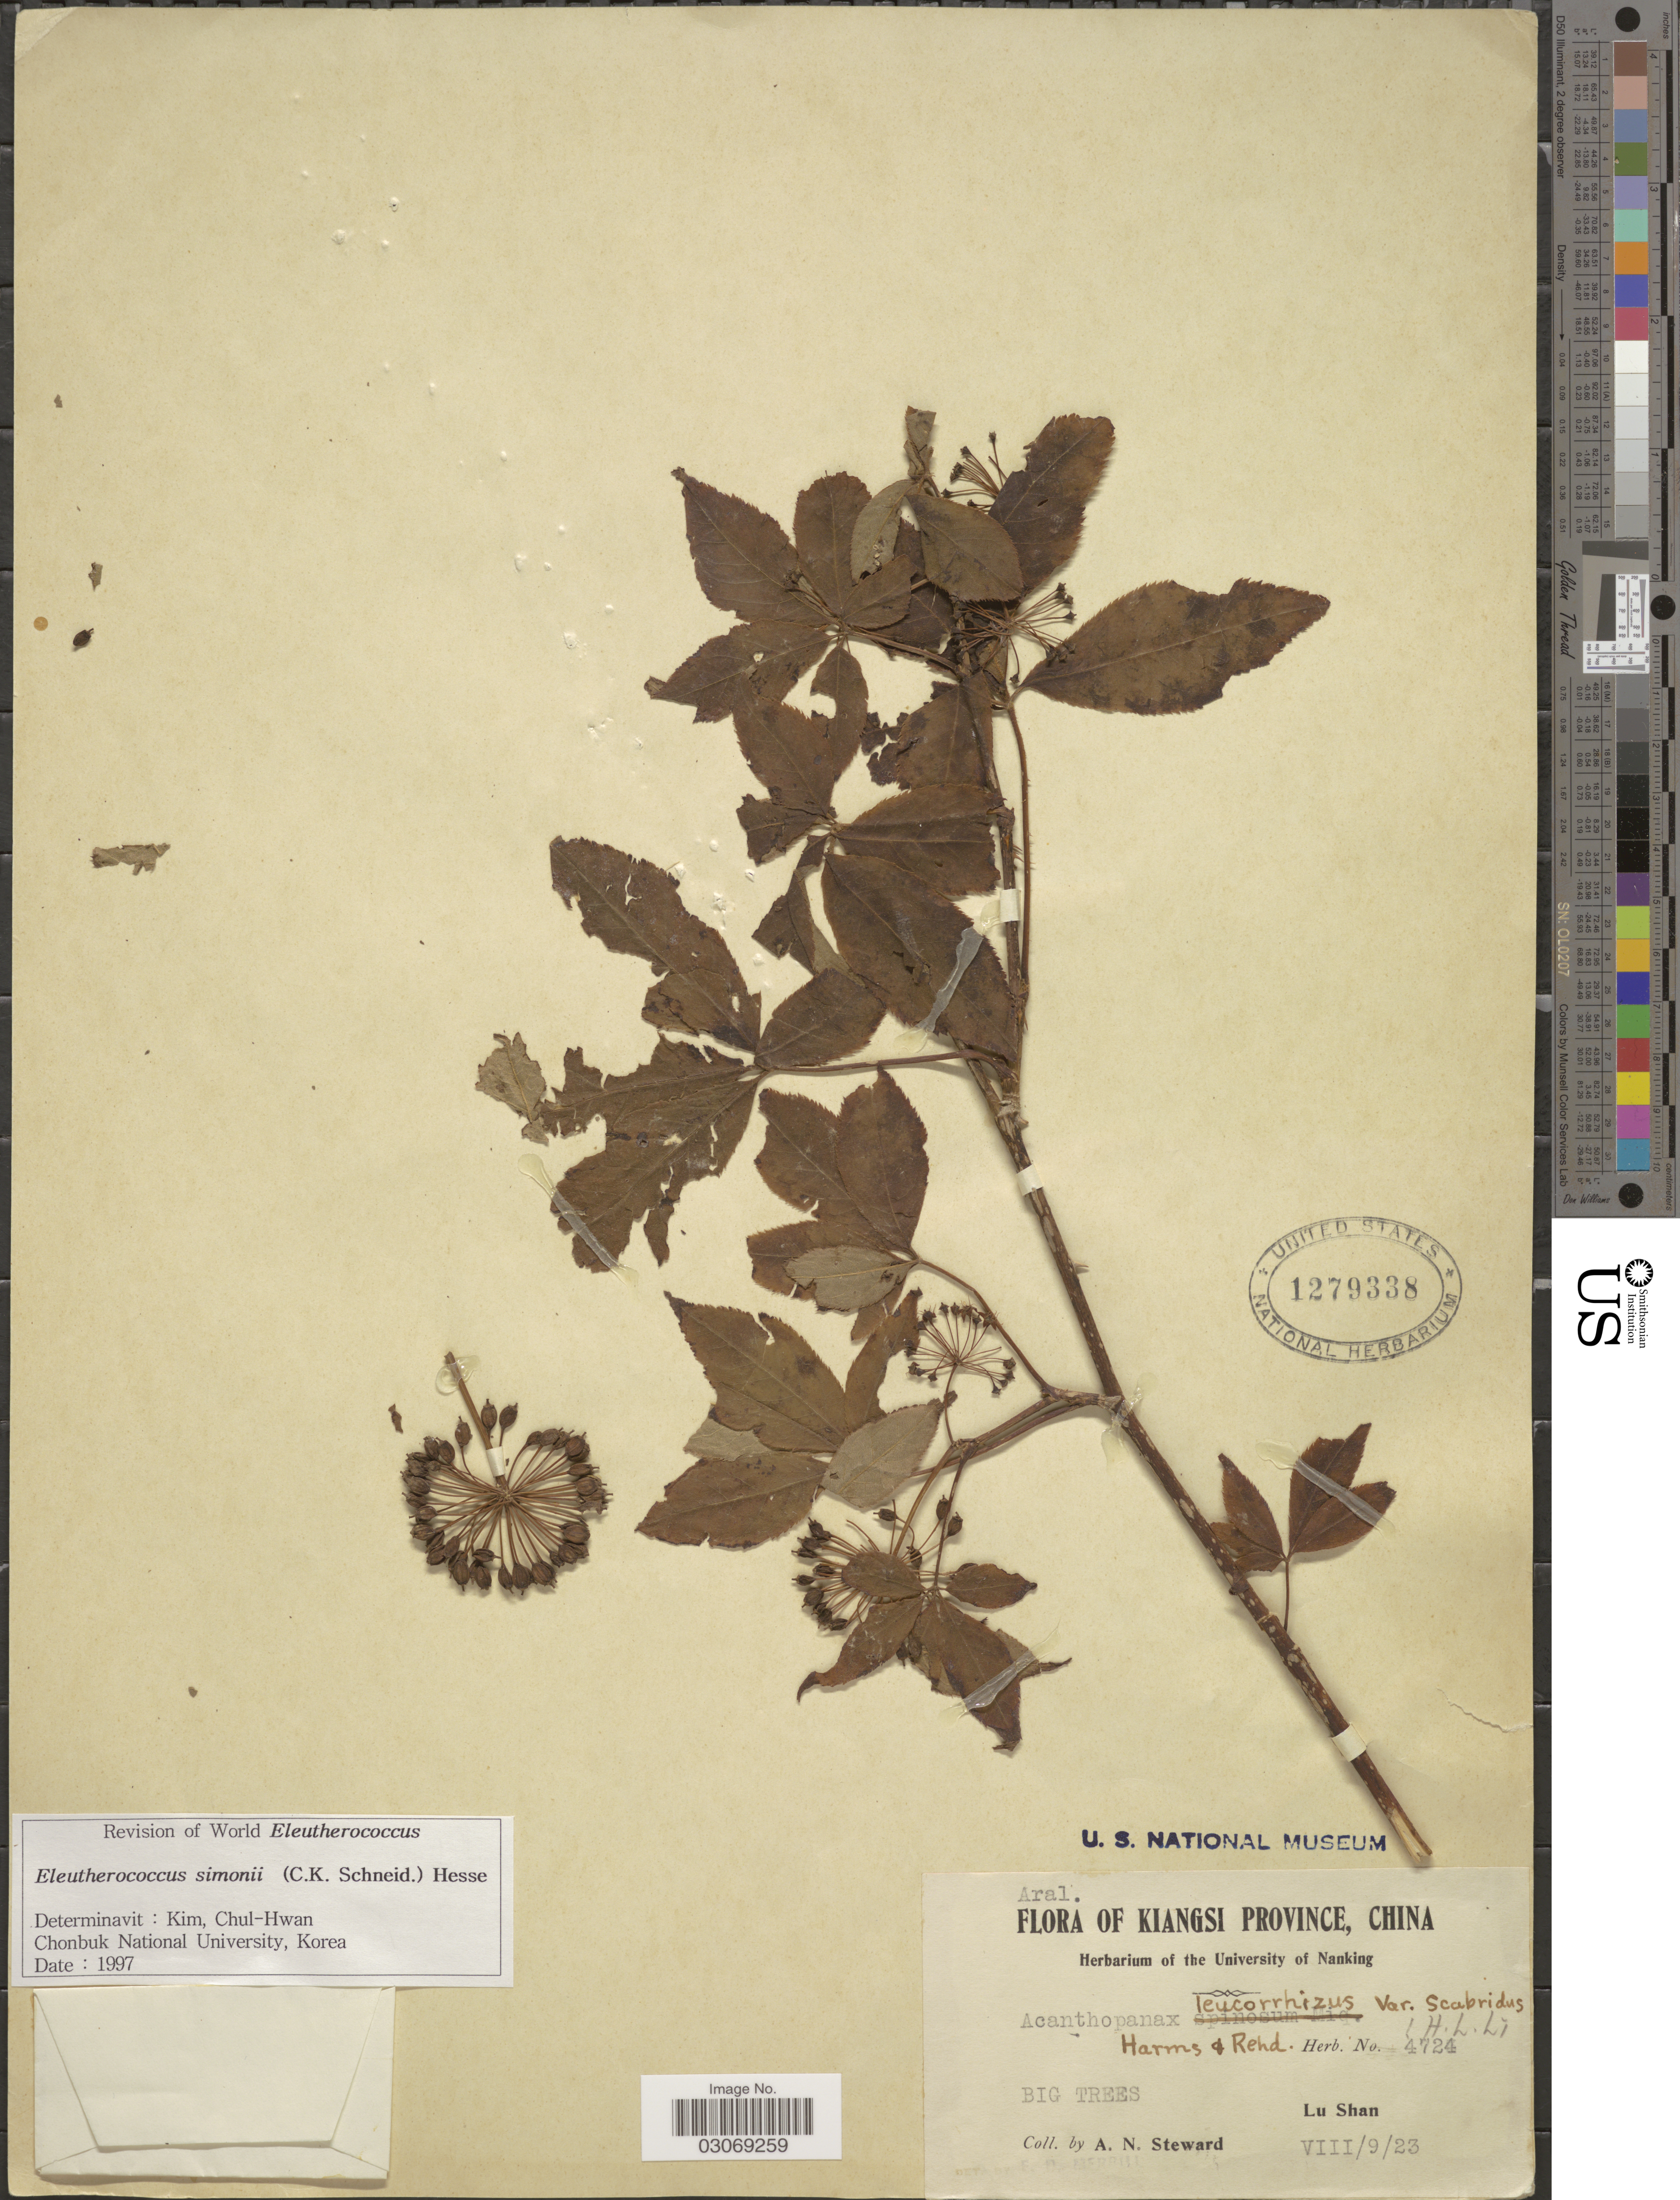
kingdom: Plantae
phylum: Tracheophyta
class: Magnoliopsida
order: Apiales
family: Araliaceae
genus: Eleutherococcus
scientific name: Eleutherococcus simonii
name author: Simon-Louis ex Mouill.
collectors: A. N. Steward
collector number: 4724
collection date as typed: Transcribed d/m/y: 9/8/23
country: China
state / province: Jiangxi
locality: Kiangsi Province. Big Trees. Lu Shan.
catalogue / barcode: US 1279338